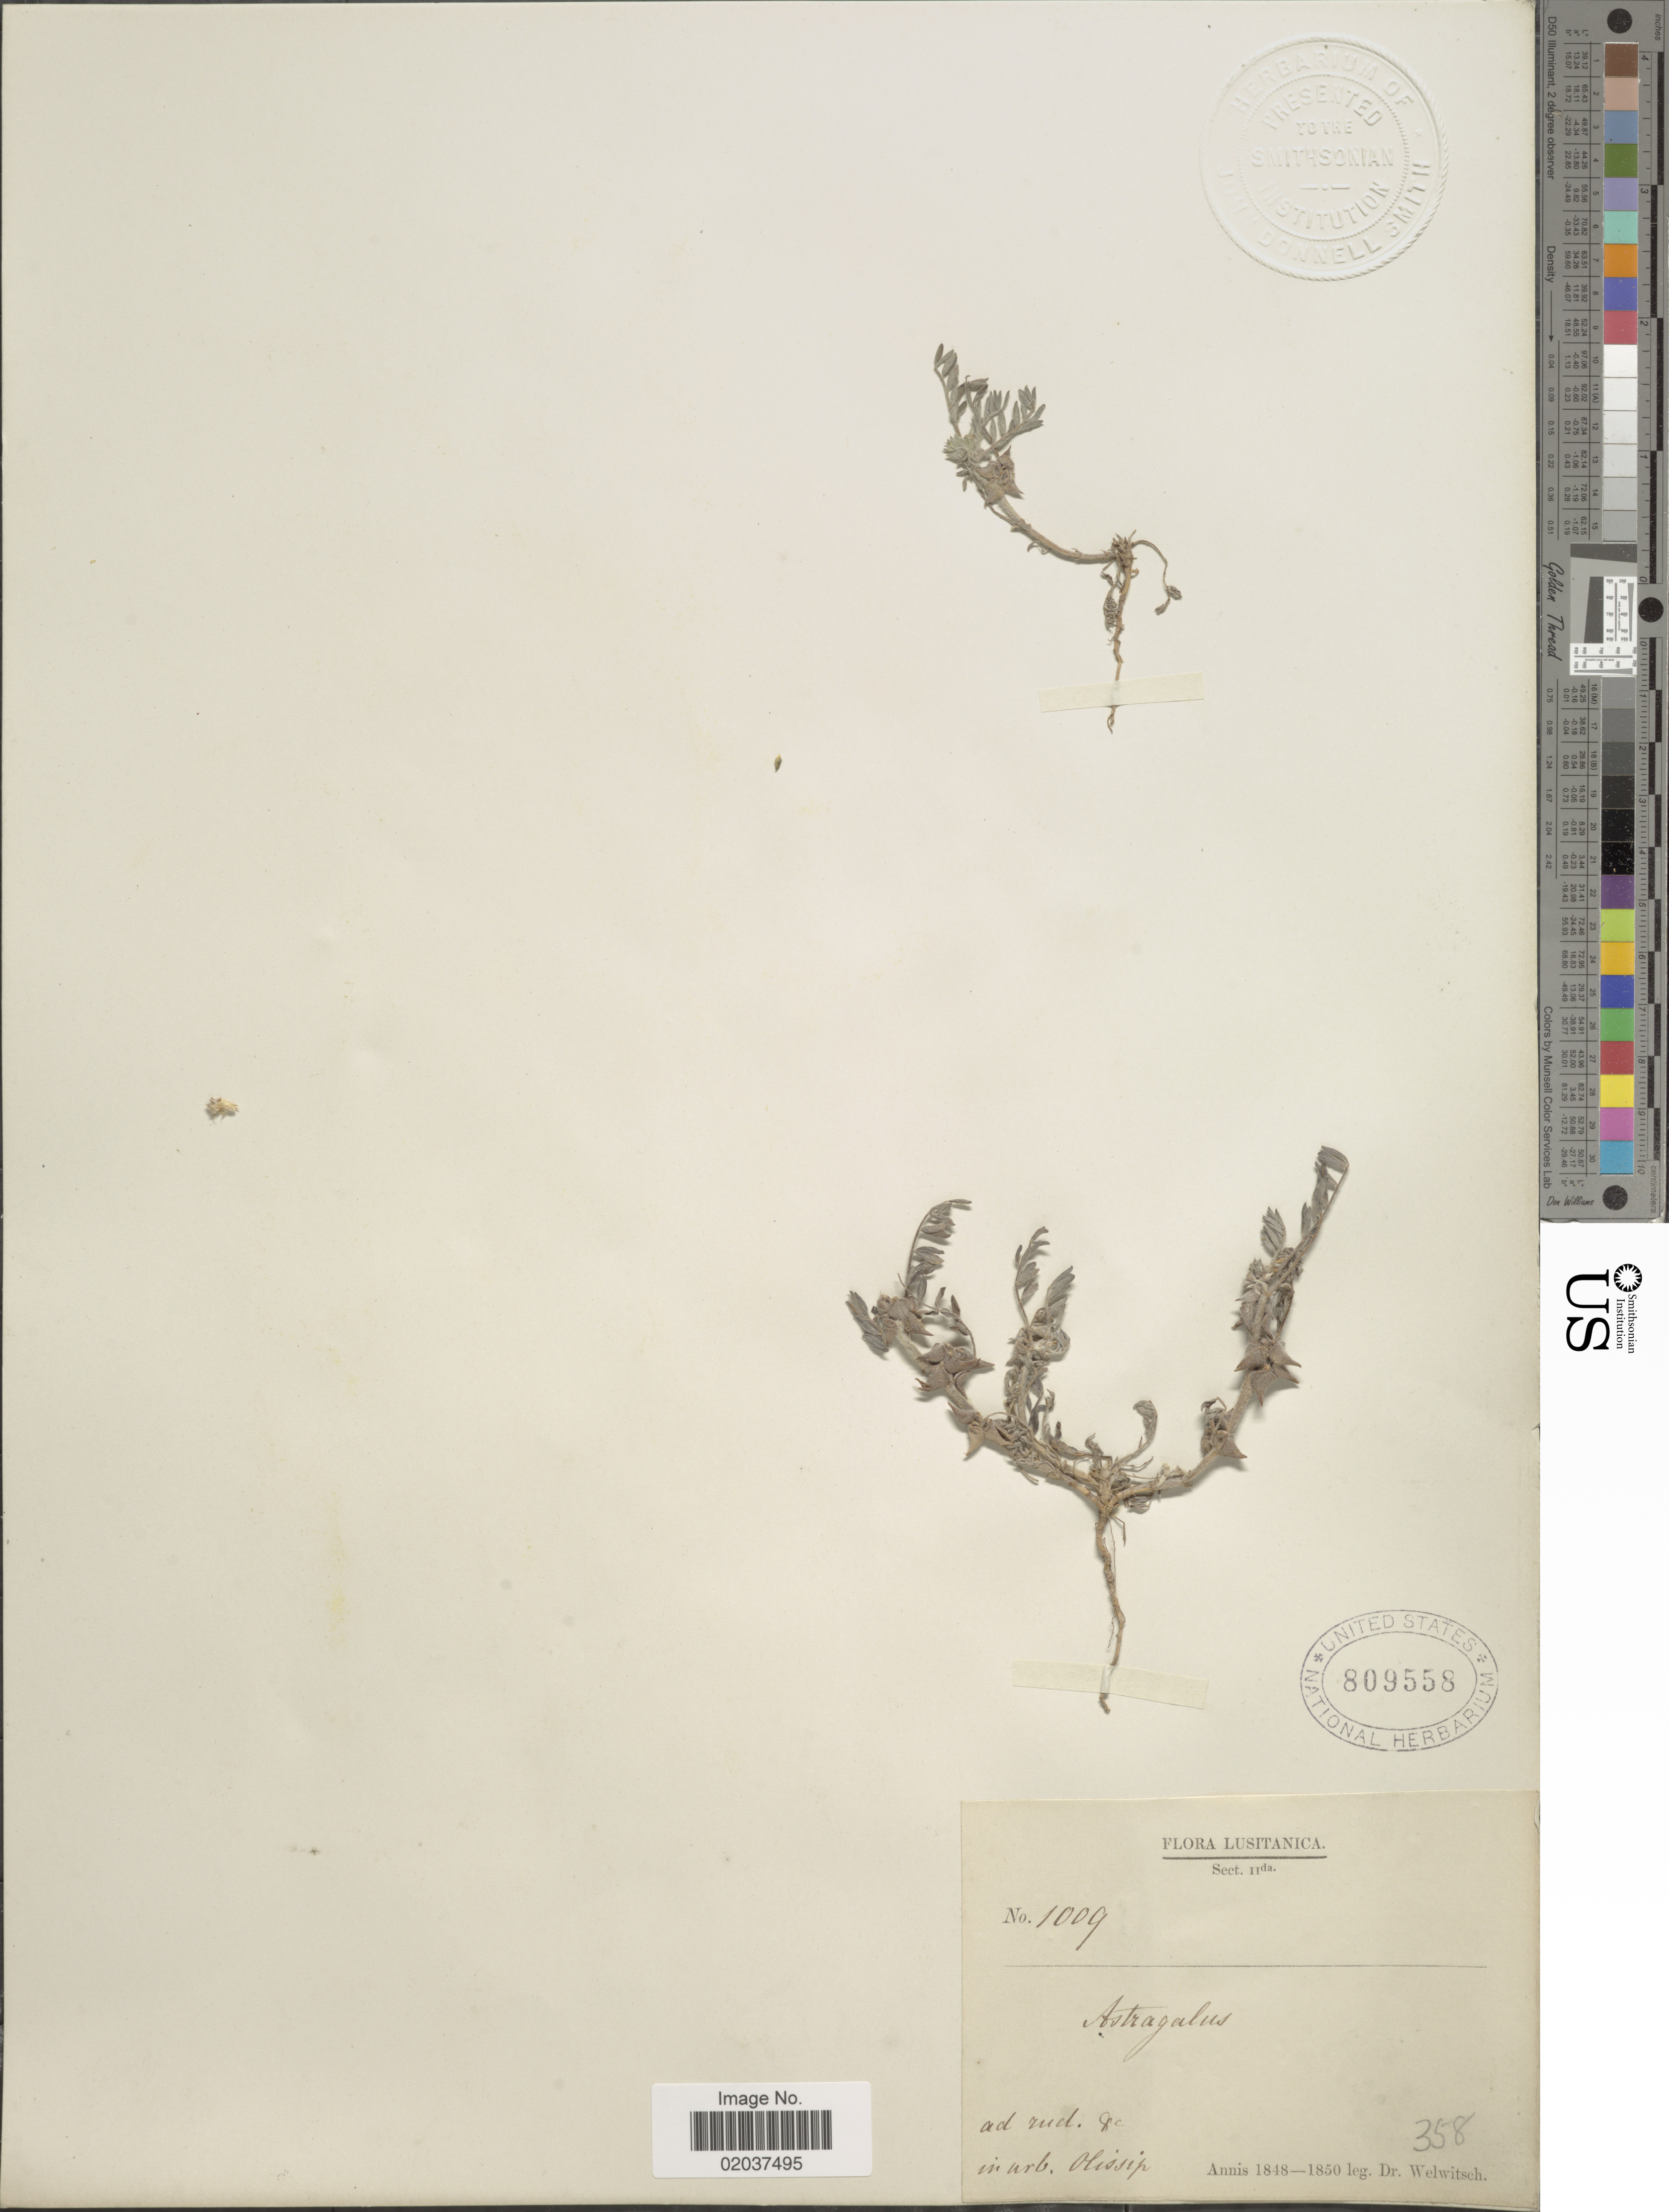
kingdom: Plantae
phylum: Tracheophyta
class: Magnoliopsida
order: Fabales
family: Fabaceae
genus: Astragalus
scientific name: Astragalus sp.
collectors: -. Welwitsch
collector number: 1009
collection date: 1848/1850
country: Portugal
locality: Lusitanica, ad. rud. & in arrb. Olissip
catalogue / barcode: US 809558